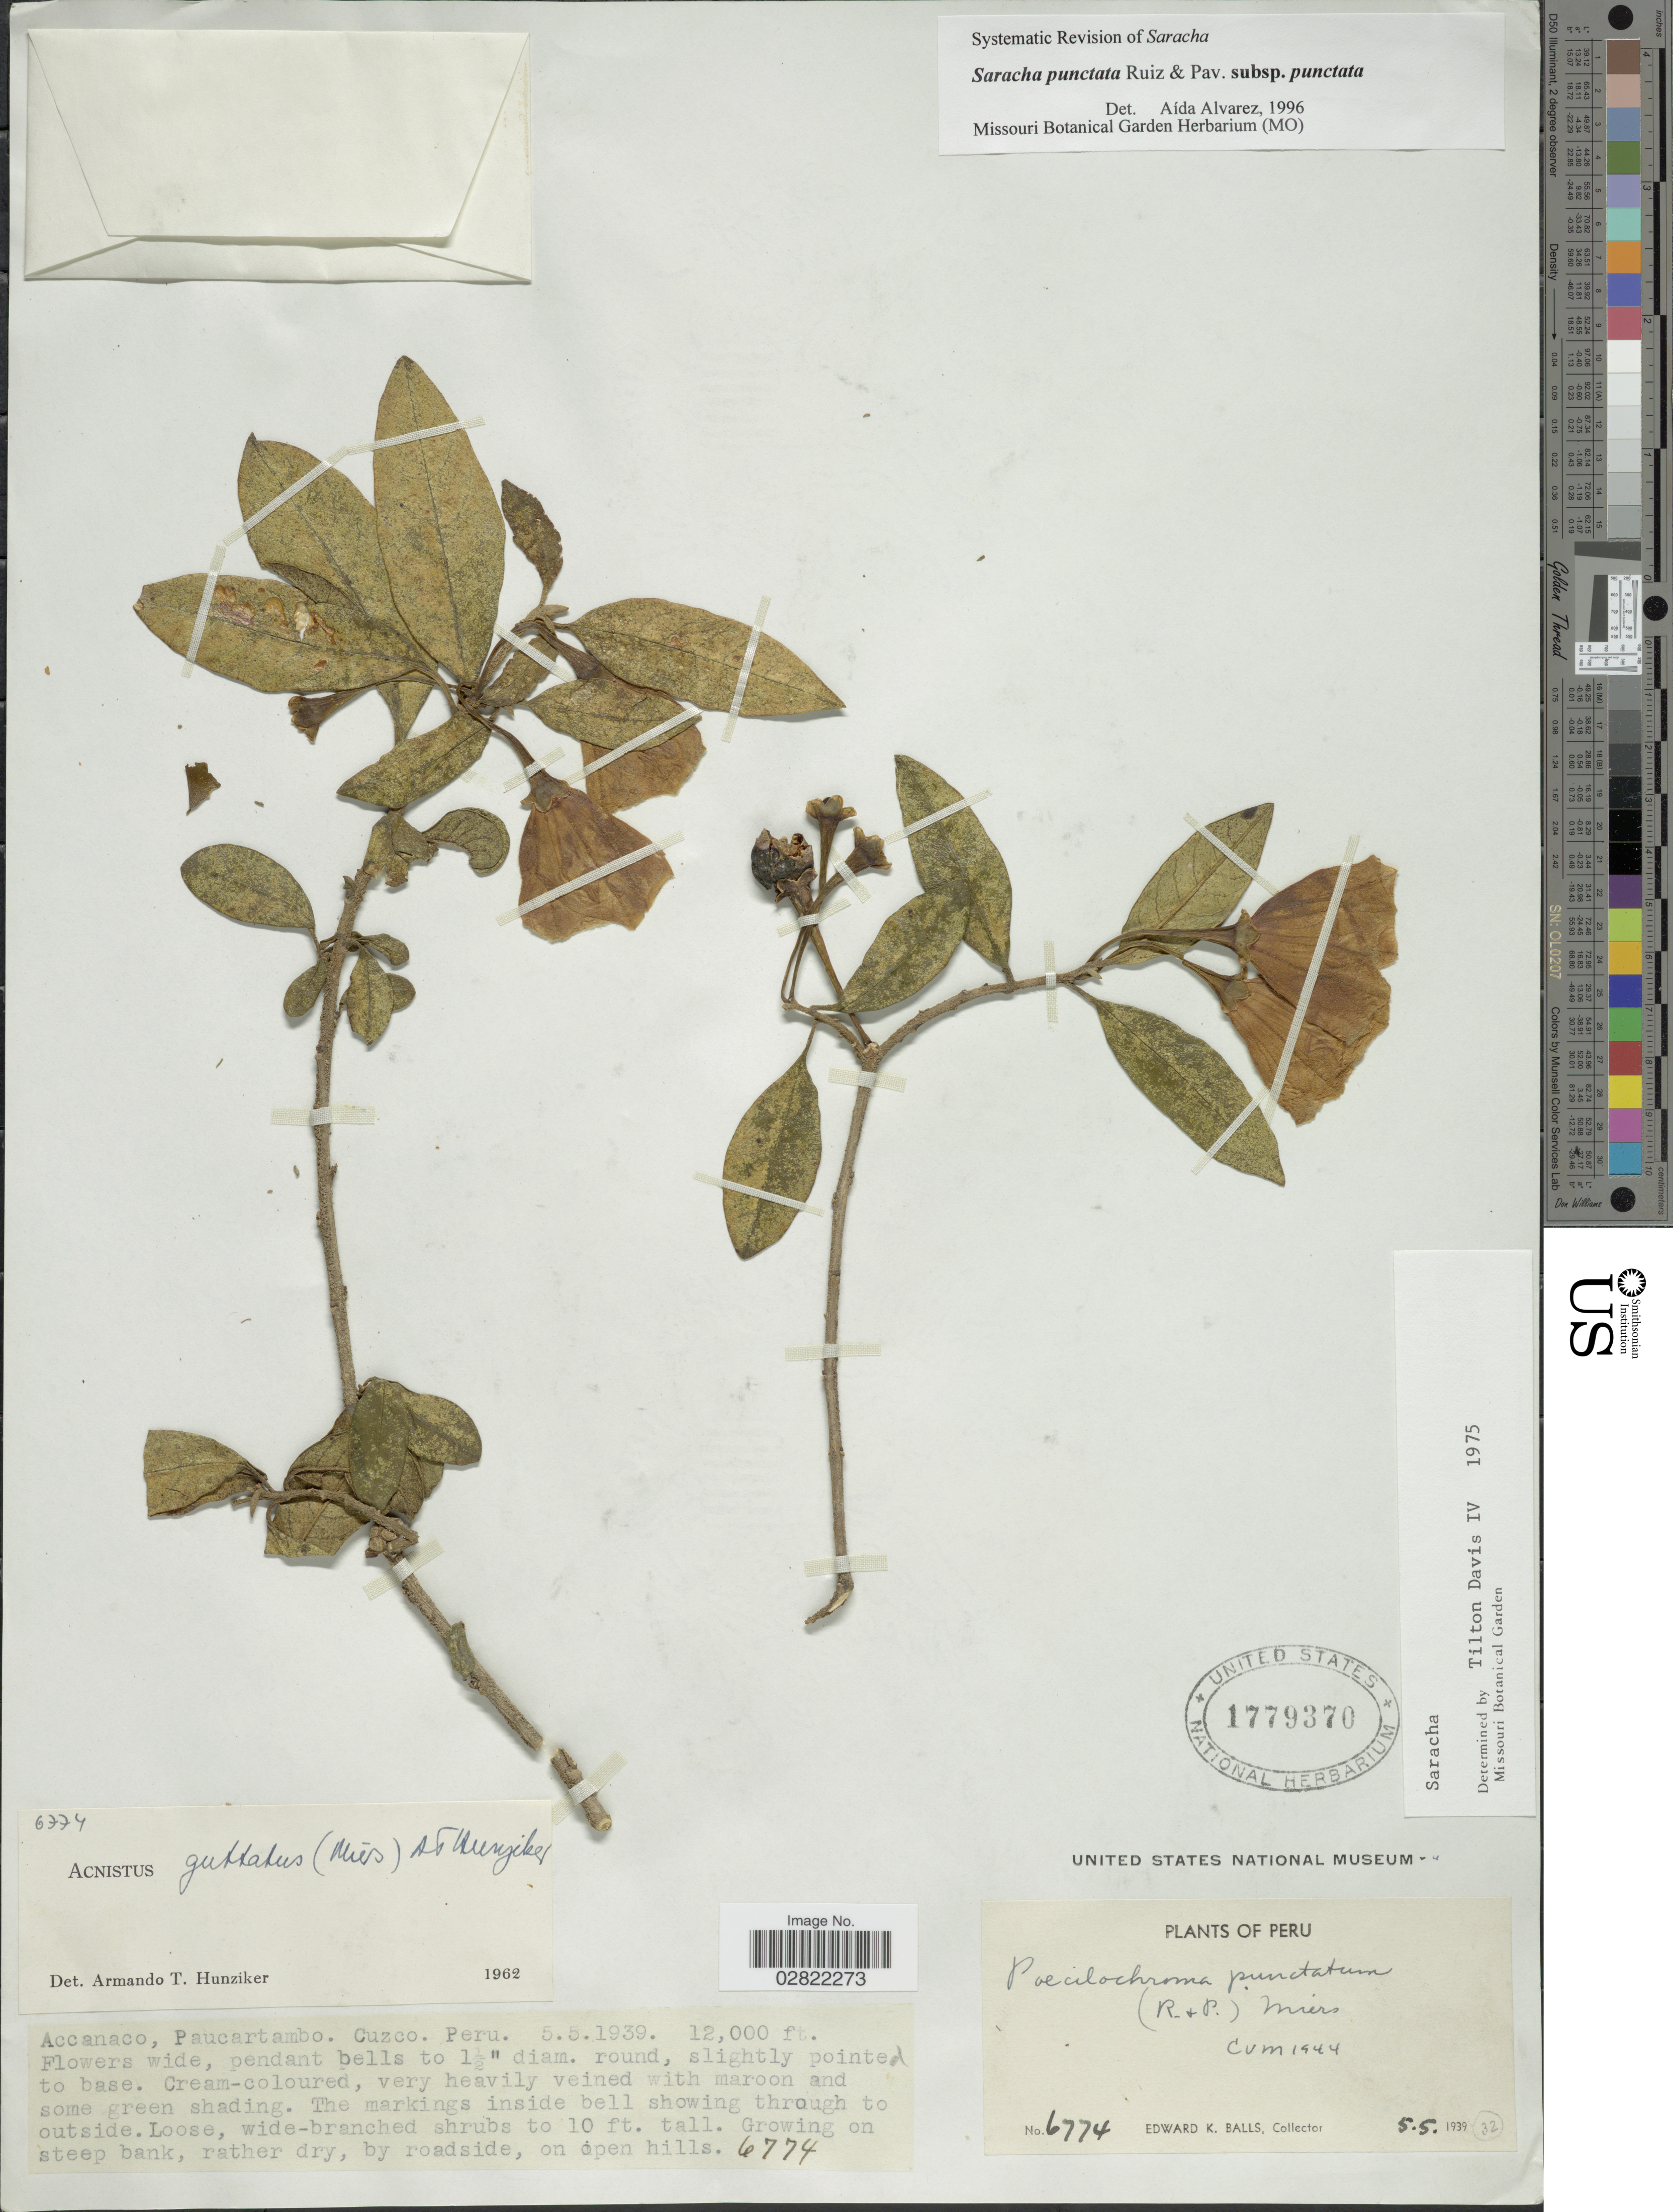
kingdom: Plantae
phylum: Tracheophyta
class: Magnoliopsida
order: Solanales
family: Solanaceae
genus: Saracha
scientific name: Saracha punctata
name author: Ruiz & Pav.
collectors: E. K. Balls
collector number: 6774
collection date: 1939-05-05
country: Peru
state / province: Cusco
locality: Accanaco, Paucartambo, Cuzco, Peru.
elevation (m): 3658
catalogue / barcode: US 1779370